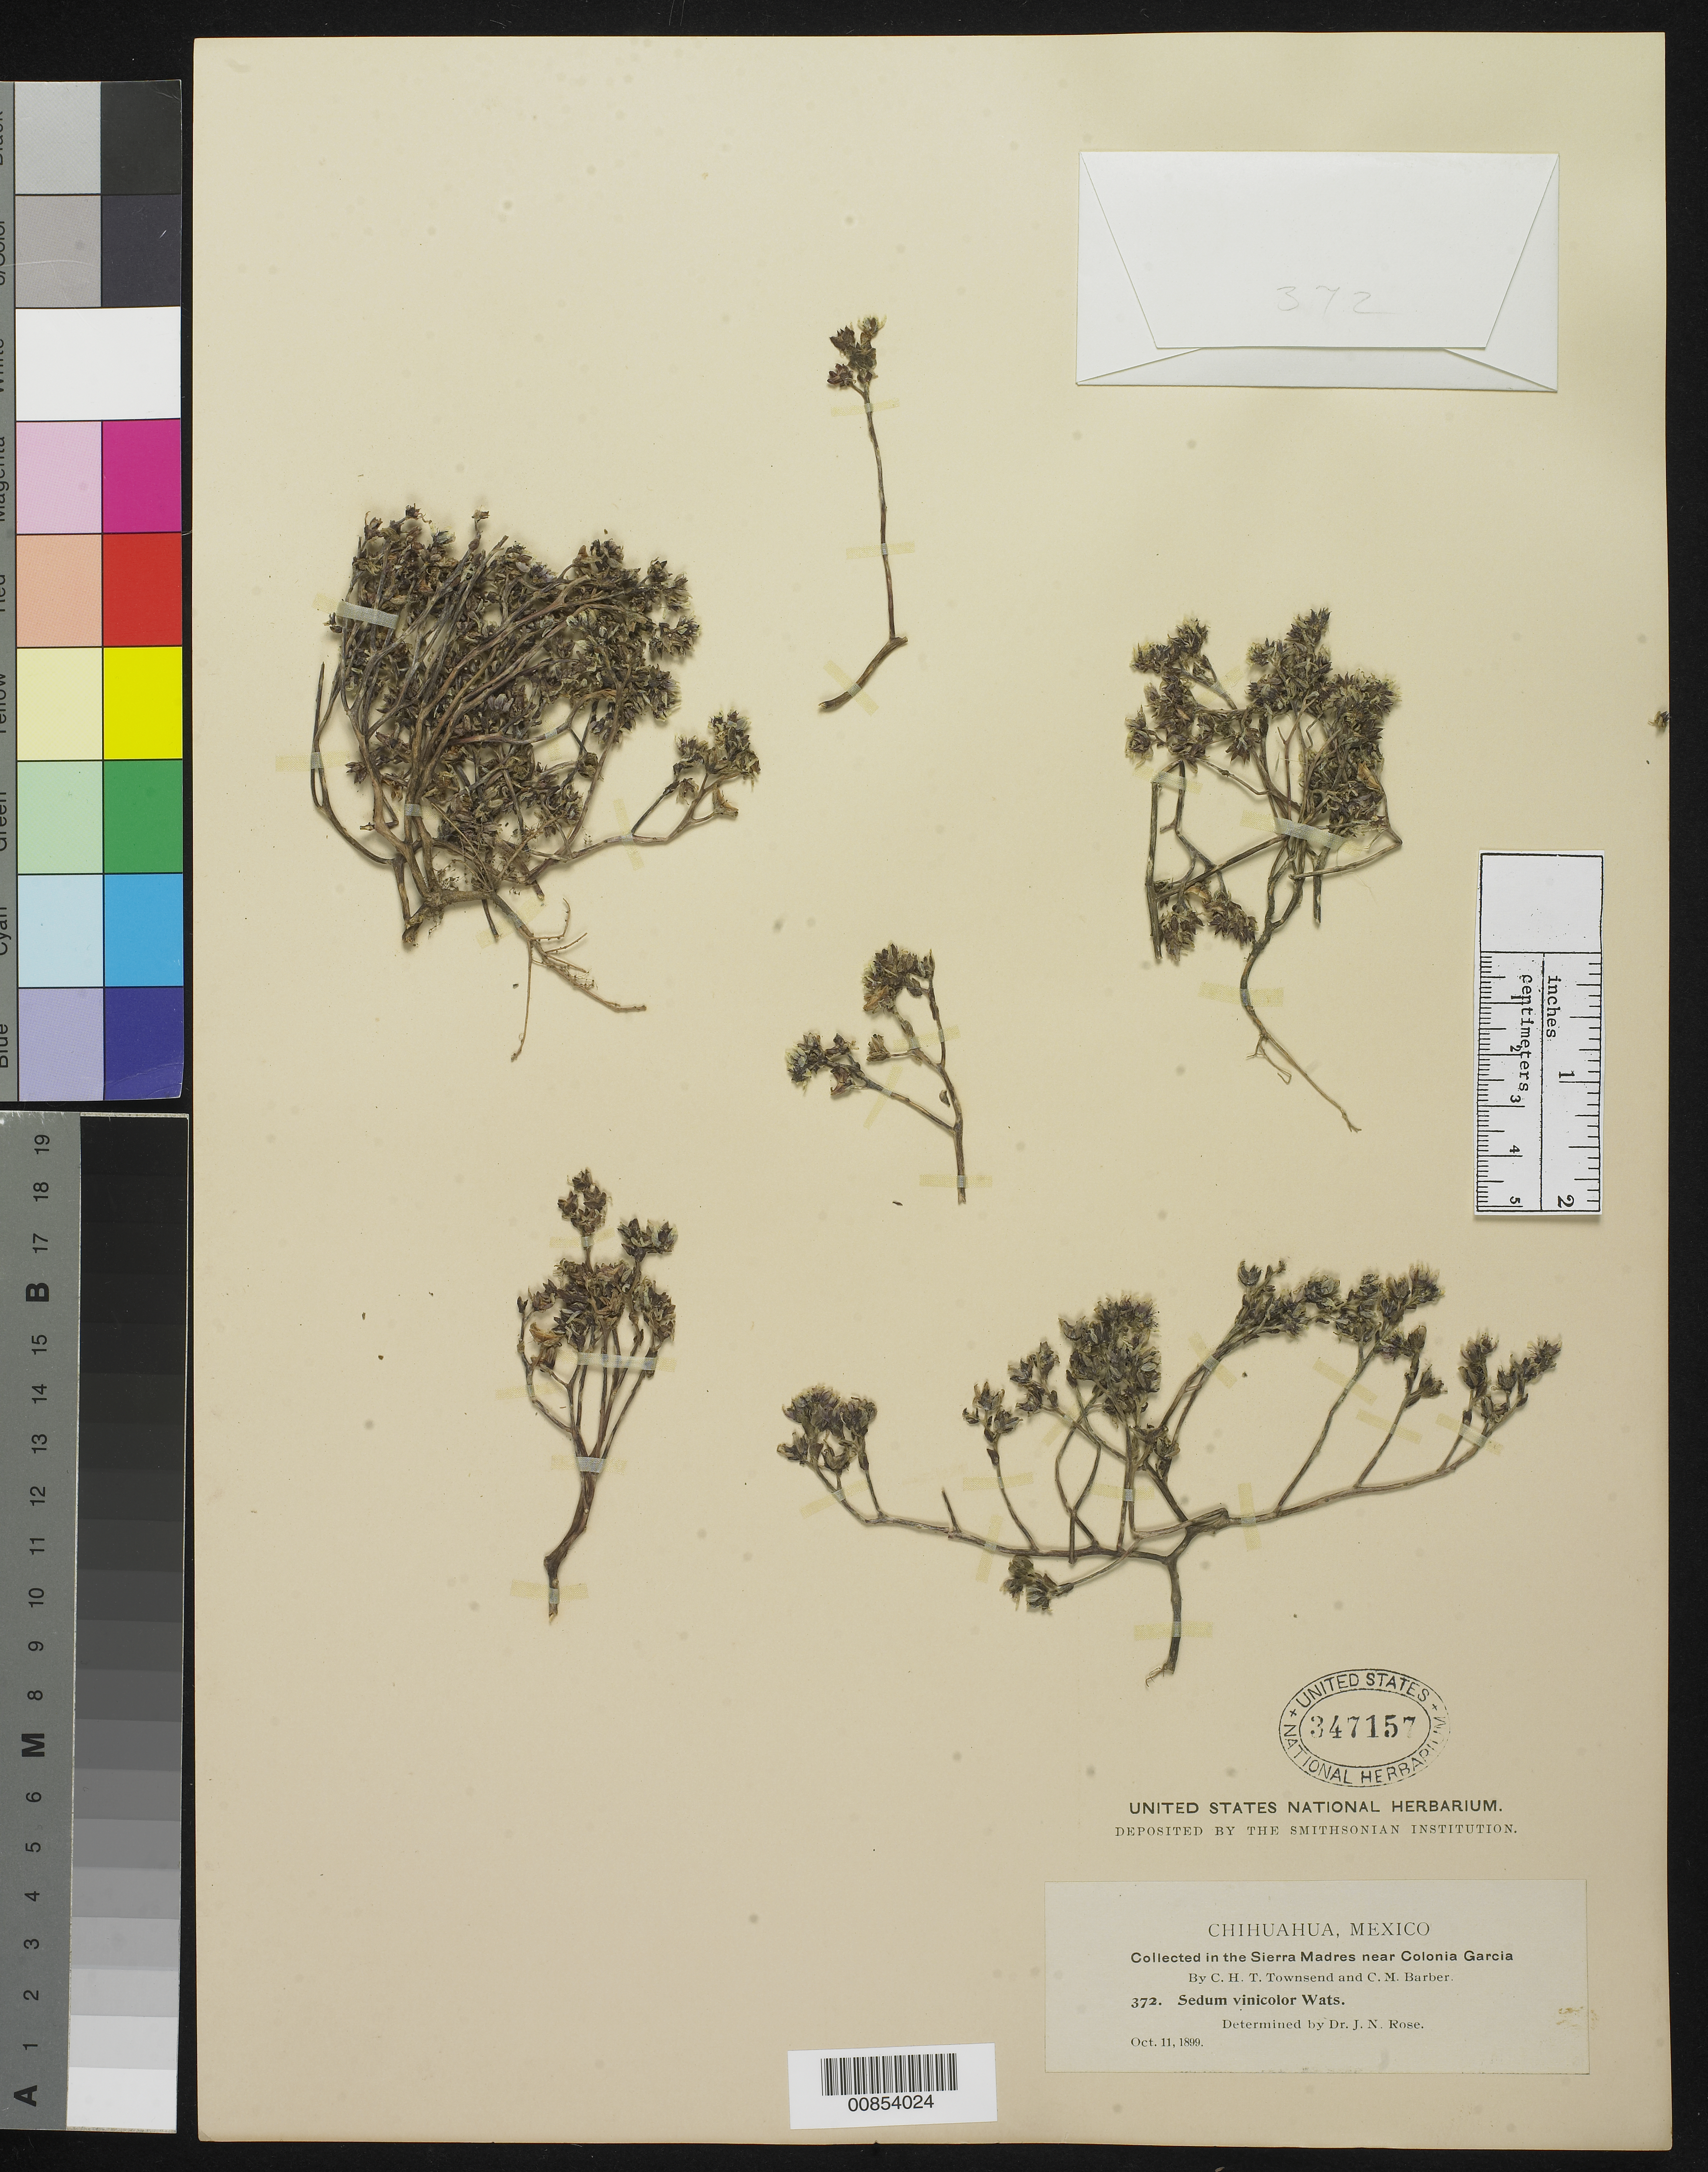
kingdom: Plantae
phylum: Tracheophyta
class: Magnoliopsida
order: Saxifragales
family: Crassulaceae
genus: Sedum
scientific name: Sedum vinicolor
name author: S. Watson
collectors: C. H. T. Townsend & C. Barber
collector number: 372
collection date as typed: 11 Oct 1899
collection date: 1899-10-11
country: Mexico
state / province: Chihuahua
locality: Sierra Madre near Colonia García.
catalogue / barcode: US 347157